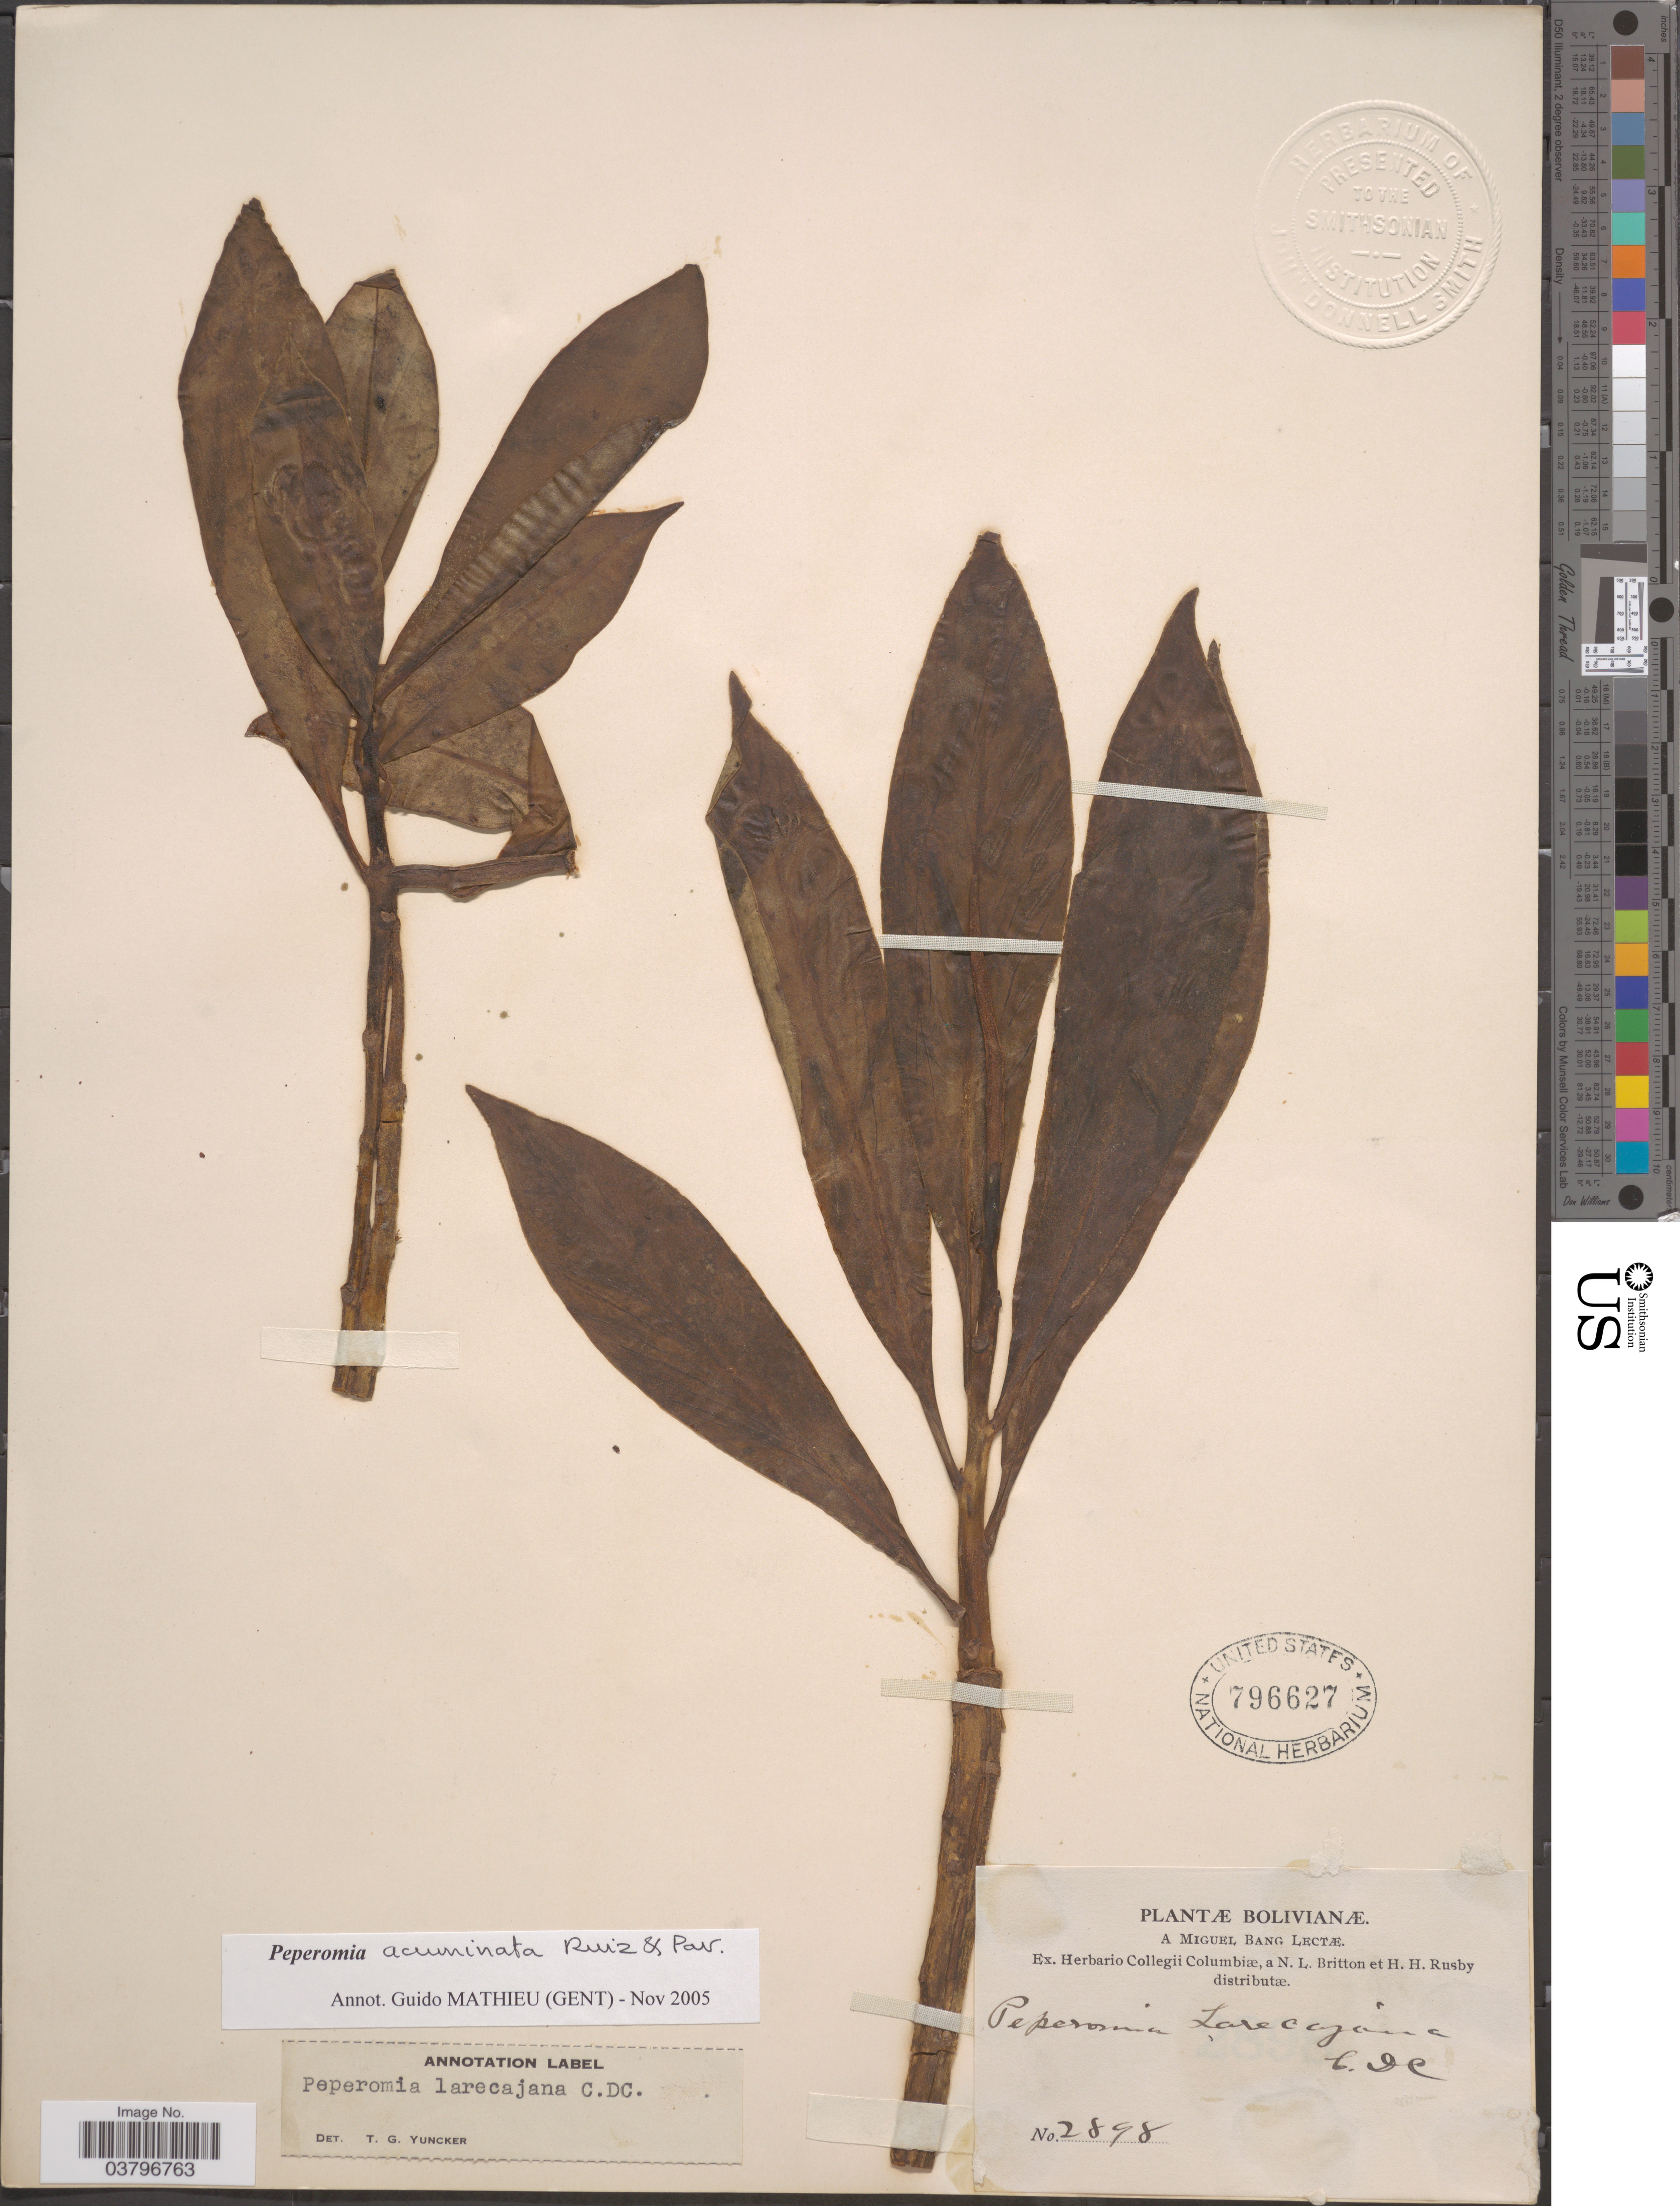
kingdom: Plantae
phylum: Tracheophyta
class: Magnoliopsida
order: Piperales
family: Piperaceae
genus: Peperomia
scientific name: Peperomia acuminata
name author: Ruiz & Pav.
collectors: M. Bang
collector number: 2898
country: Bolivia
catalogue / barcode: US 796627